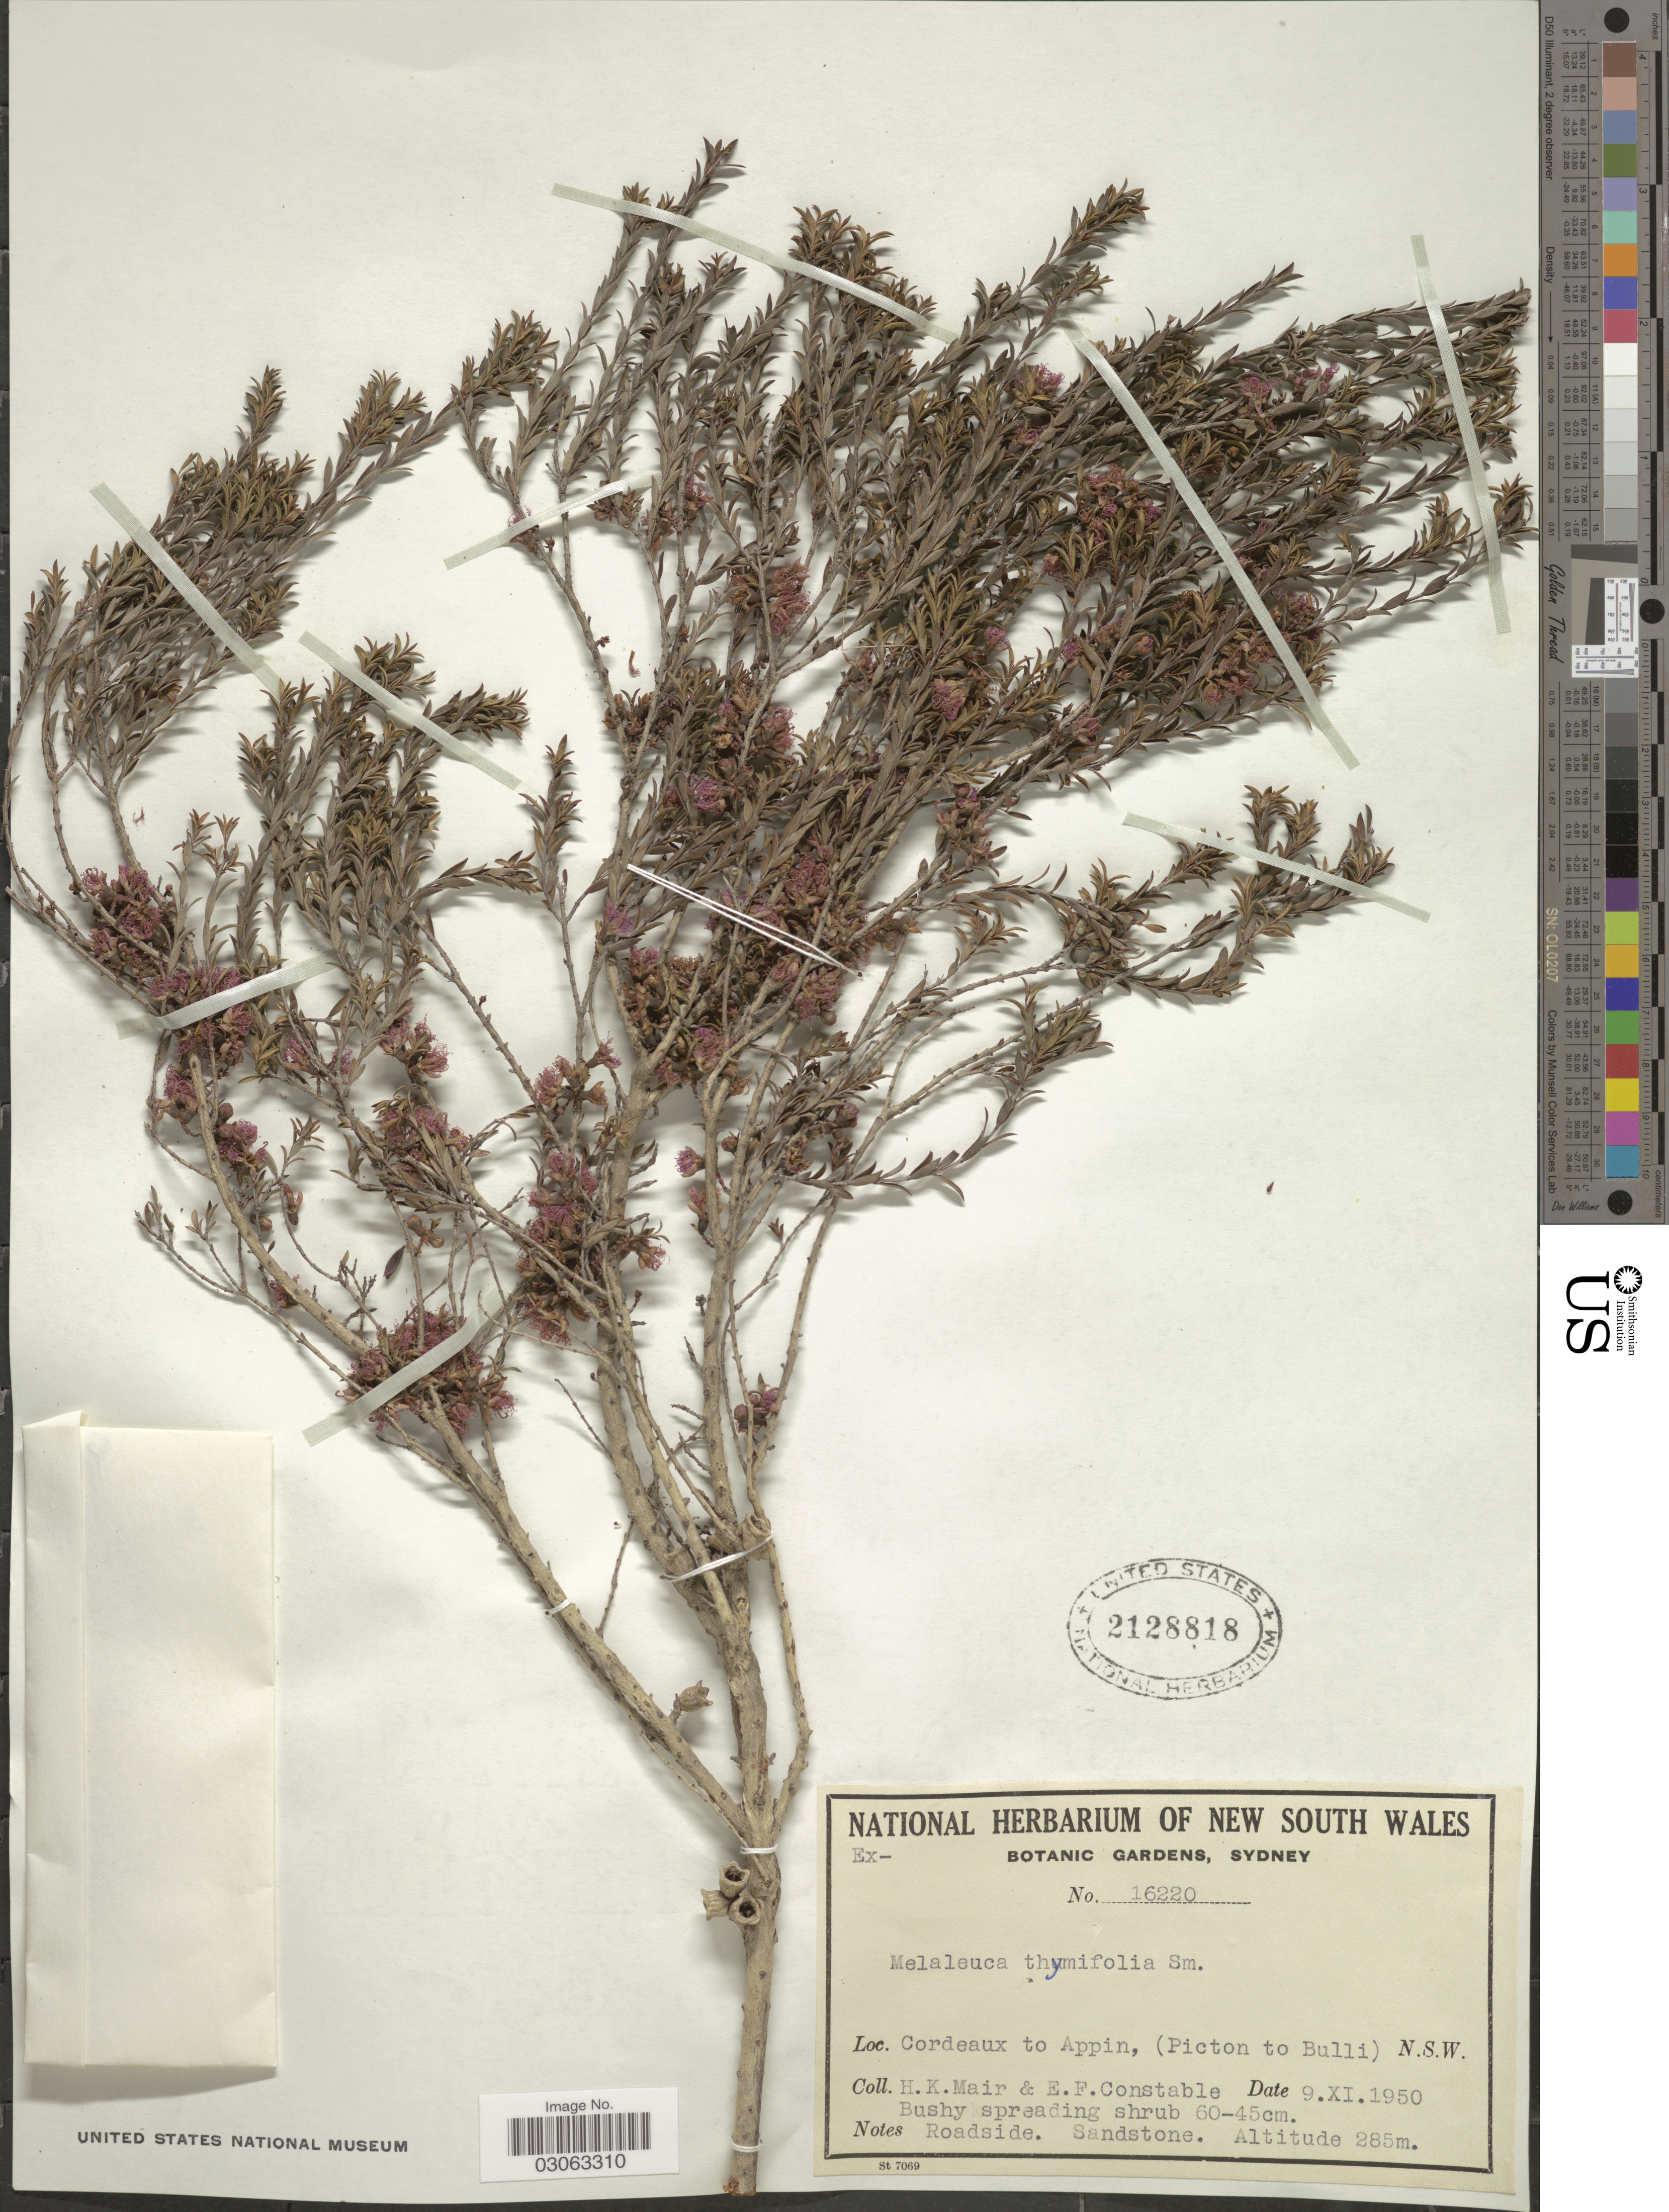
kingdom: Plantae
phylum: Tracheophyta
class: Magnoliopsida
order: Myrtales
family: Myrtaceae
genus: Melaleuca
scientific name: Melaleuca thymifolia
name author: L.S. Sm.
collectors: H. Mair & E. F. Constable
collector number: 16220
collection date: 1950-11-09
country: Australia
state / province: New South Wales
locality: Cordeaux to Appin, (Picton to Bulli). N.S.W.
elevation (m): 285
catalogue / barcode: US 2128818